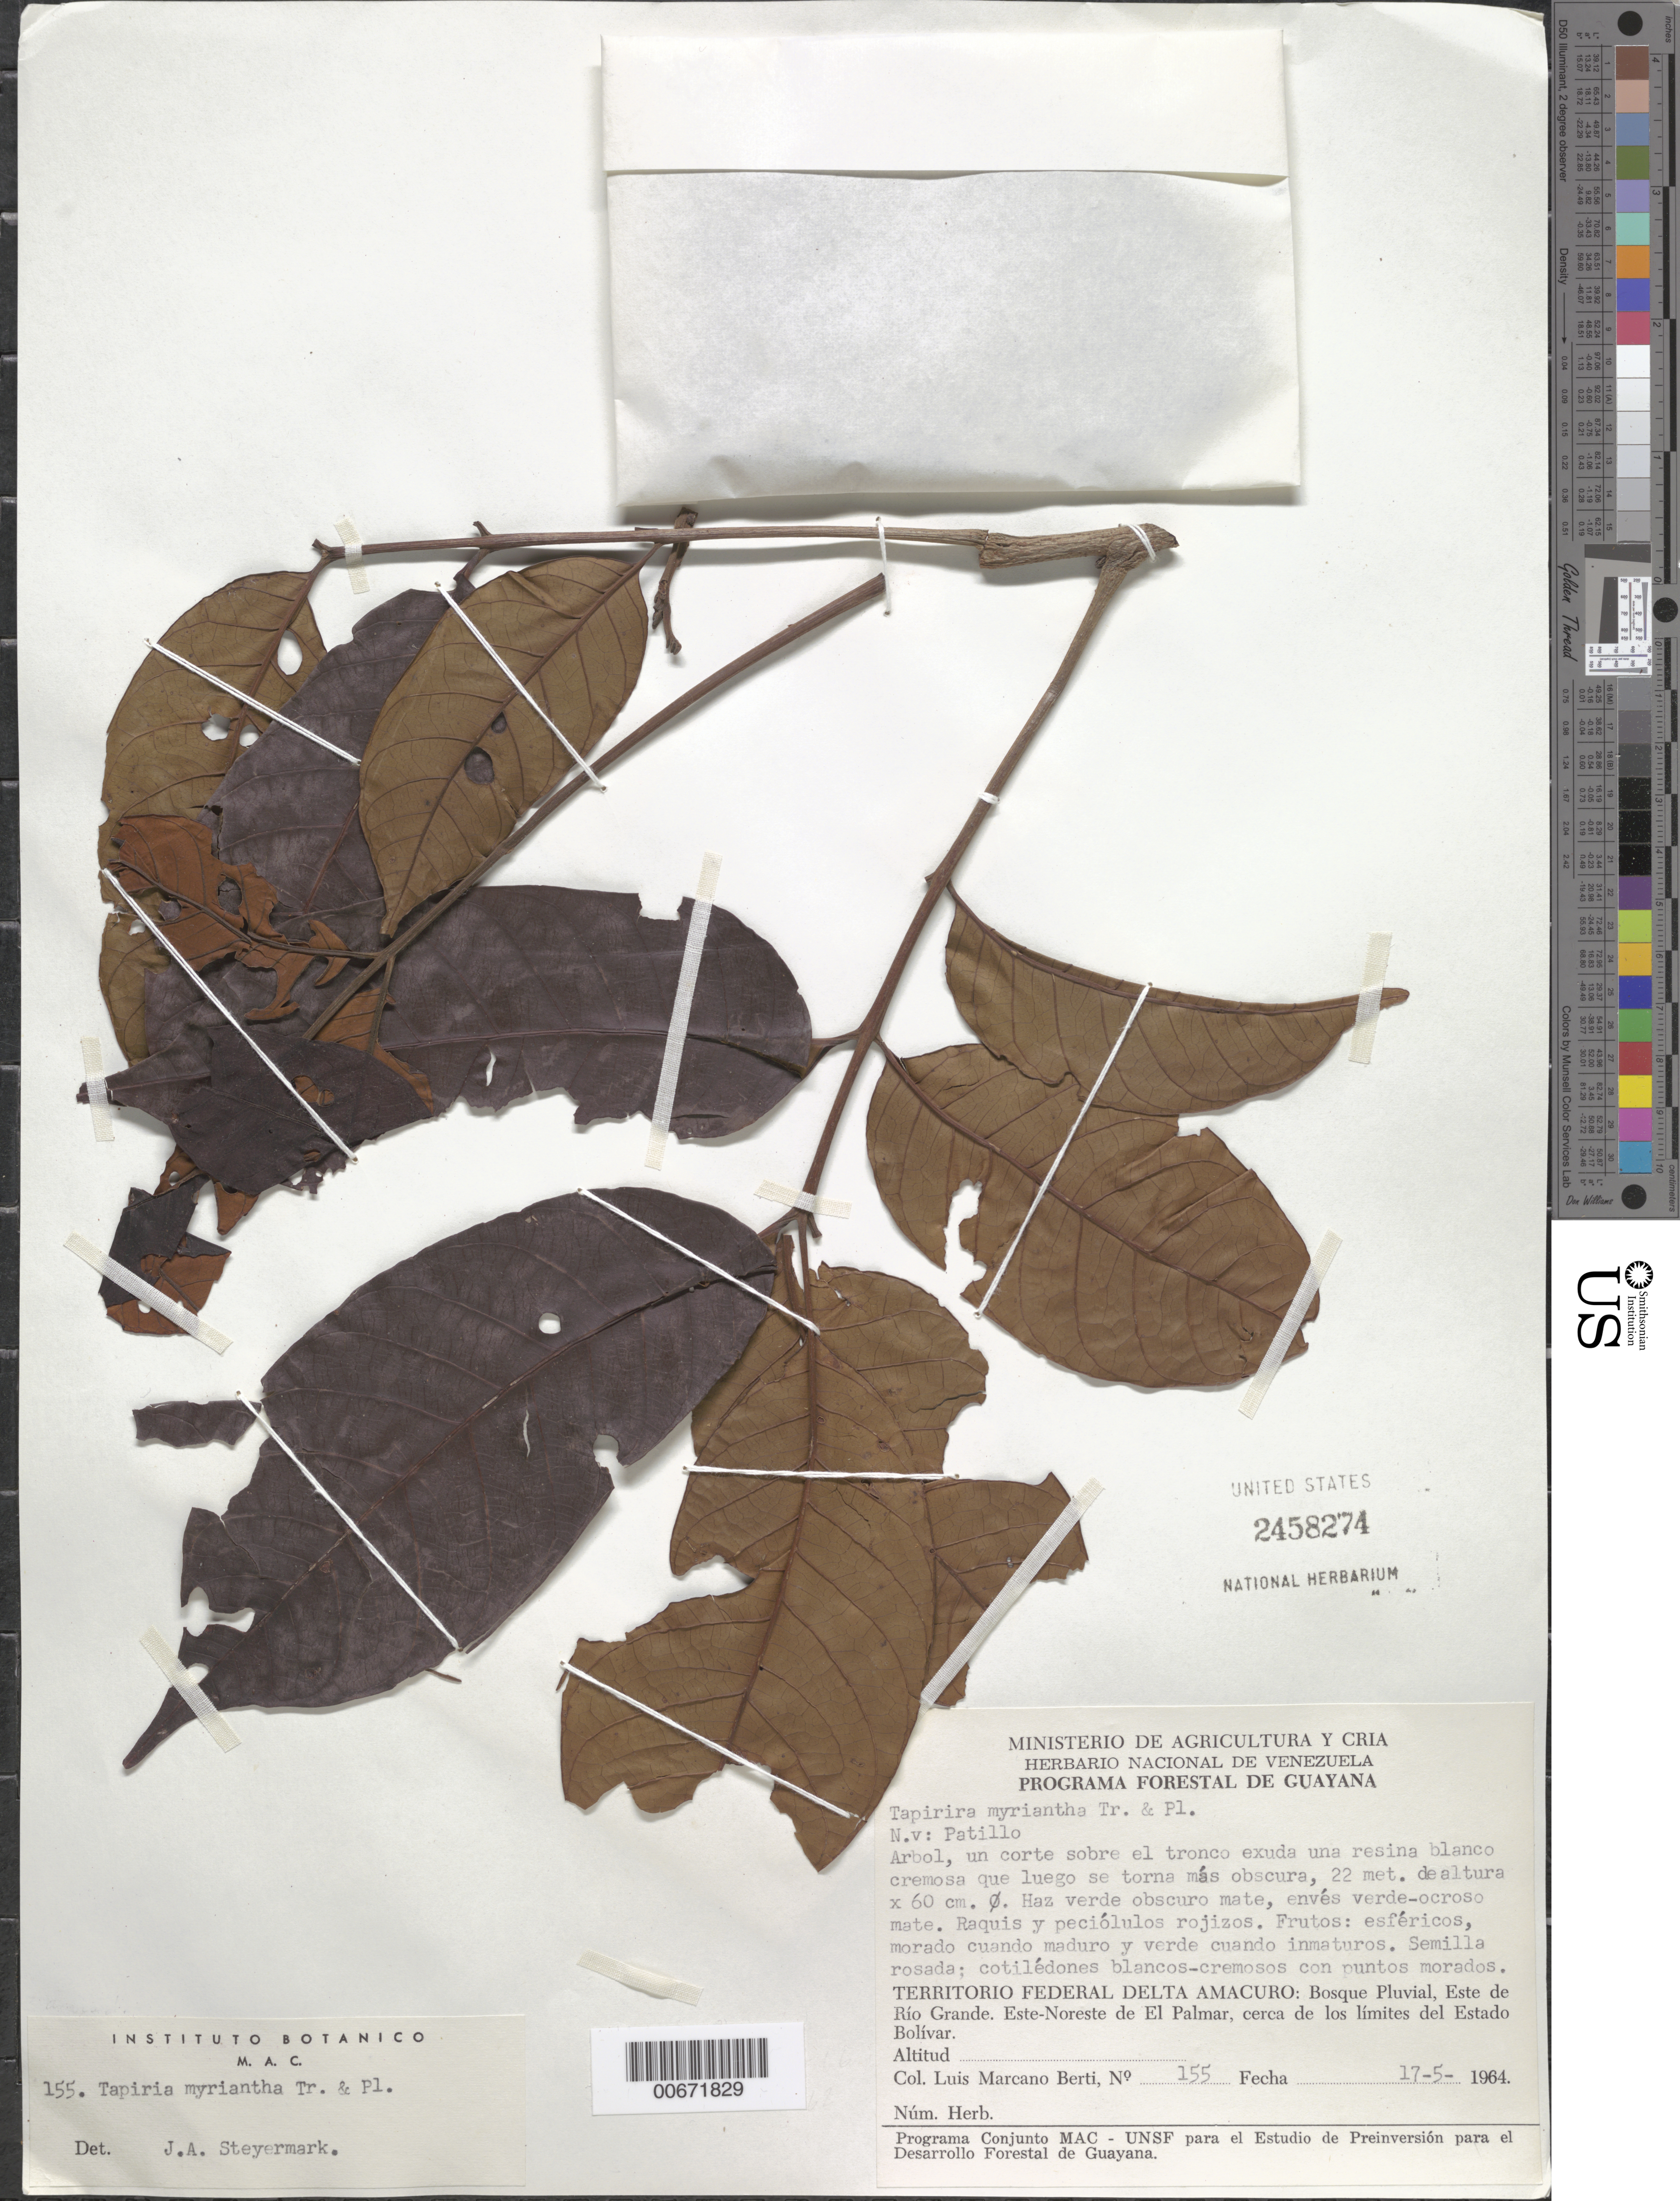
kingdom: Plantae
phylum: Tracheophyta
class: Magnoliopsida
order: Sapindales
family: Anacardiaceae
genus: Tapirira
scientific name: Tapirira myriantha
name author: Triana & Planch.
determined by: Steyermark, Julian A., (VEN)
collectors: L. Marcano-Berti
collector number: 155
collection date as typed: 17-May-64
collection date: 1964-05-17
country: Venezuela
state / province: Delta Amacuro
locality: Este de Río Grande, ENE de El Palmar, cerca de los limites del Estado Bolívar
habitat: Bosque pluvial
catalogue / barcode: US 2458274